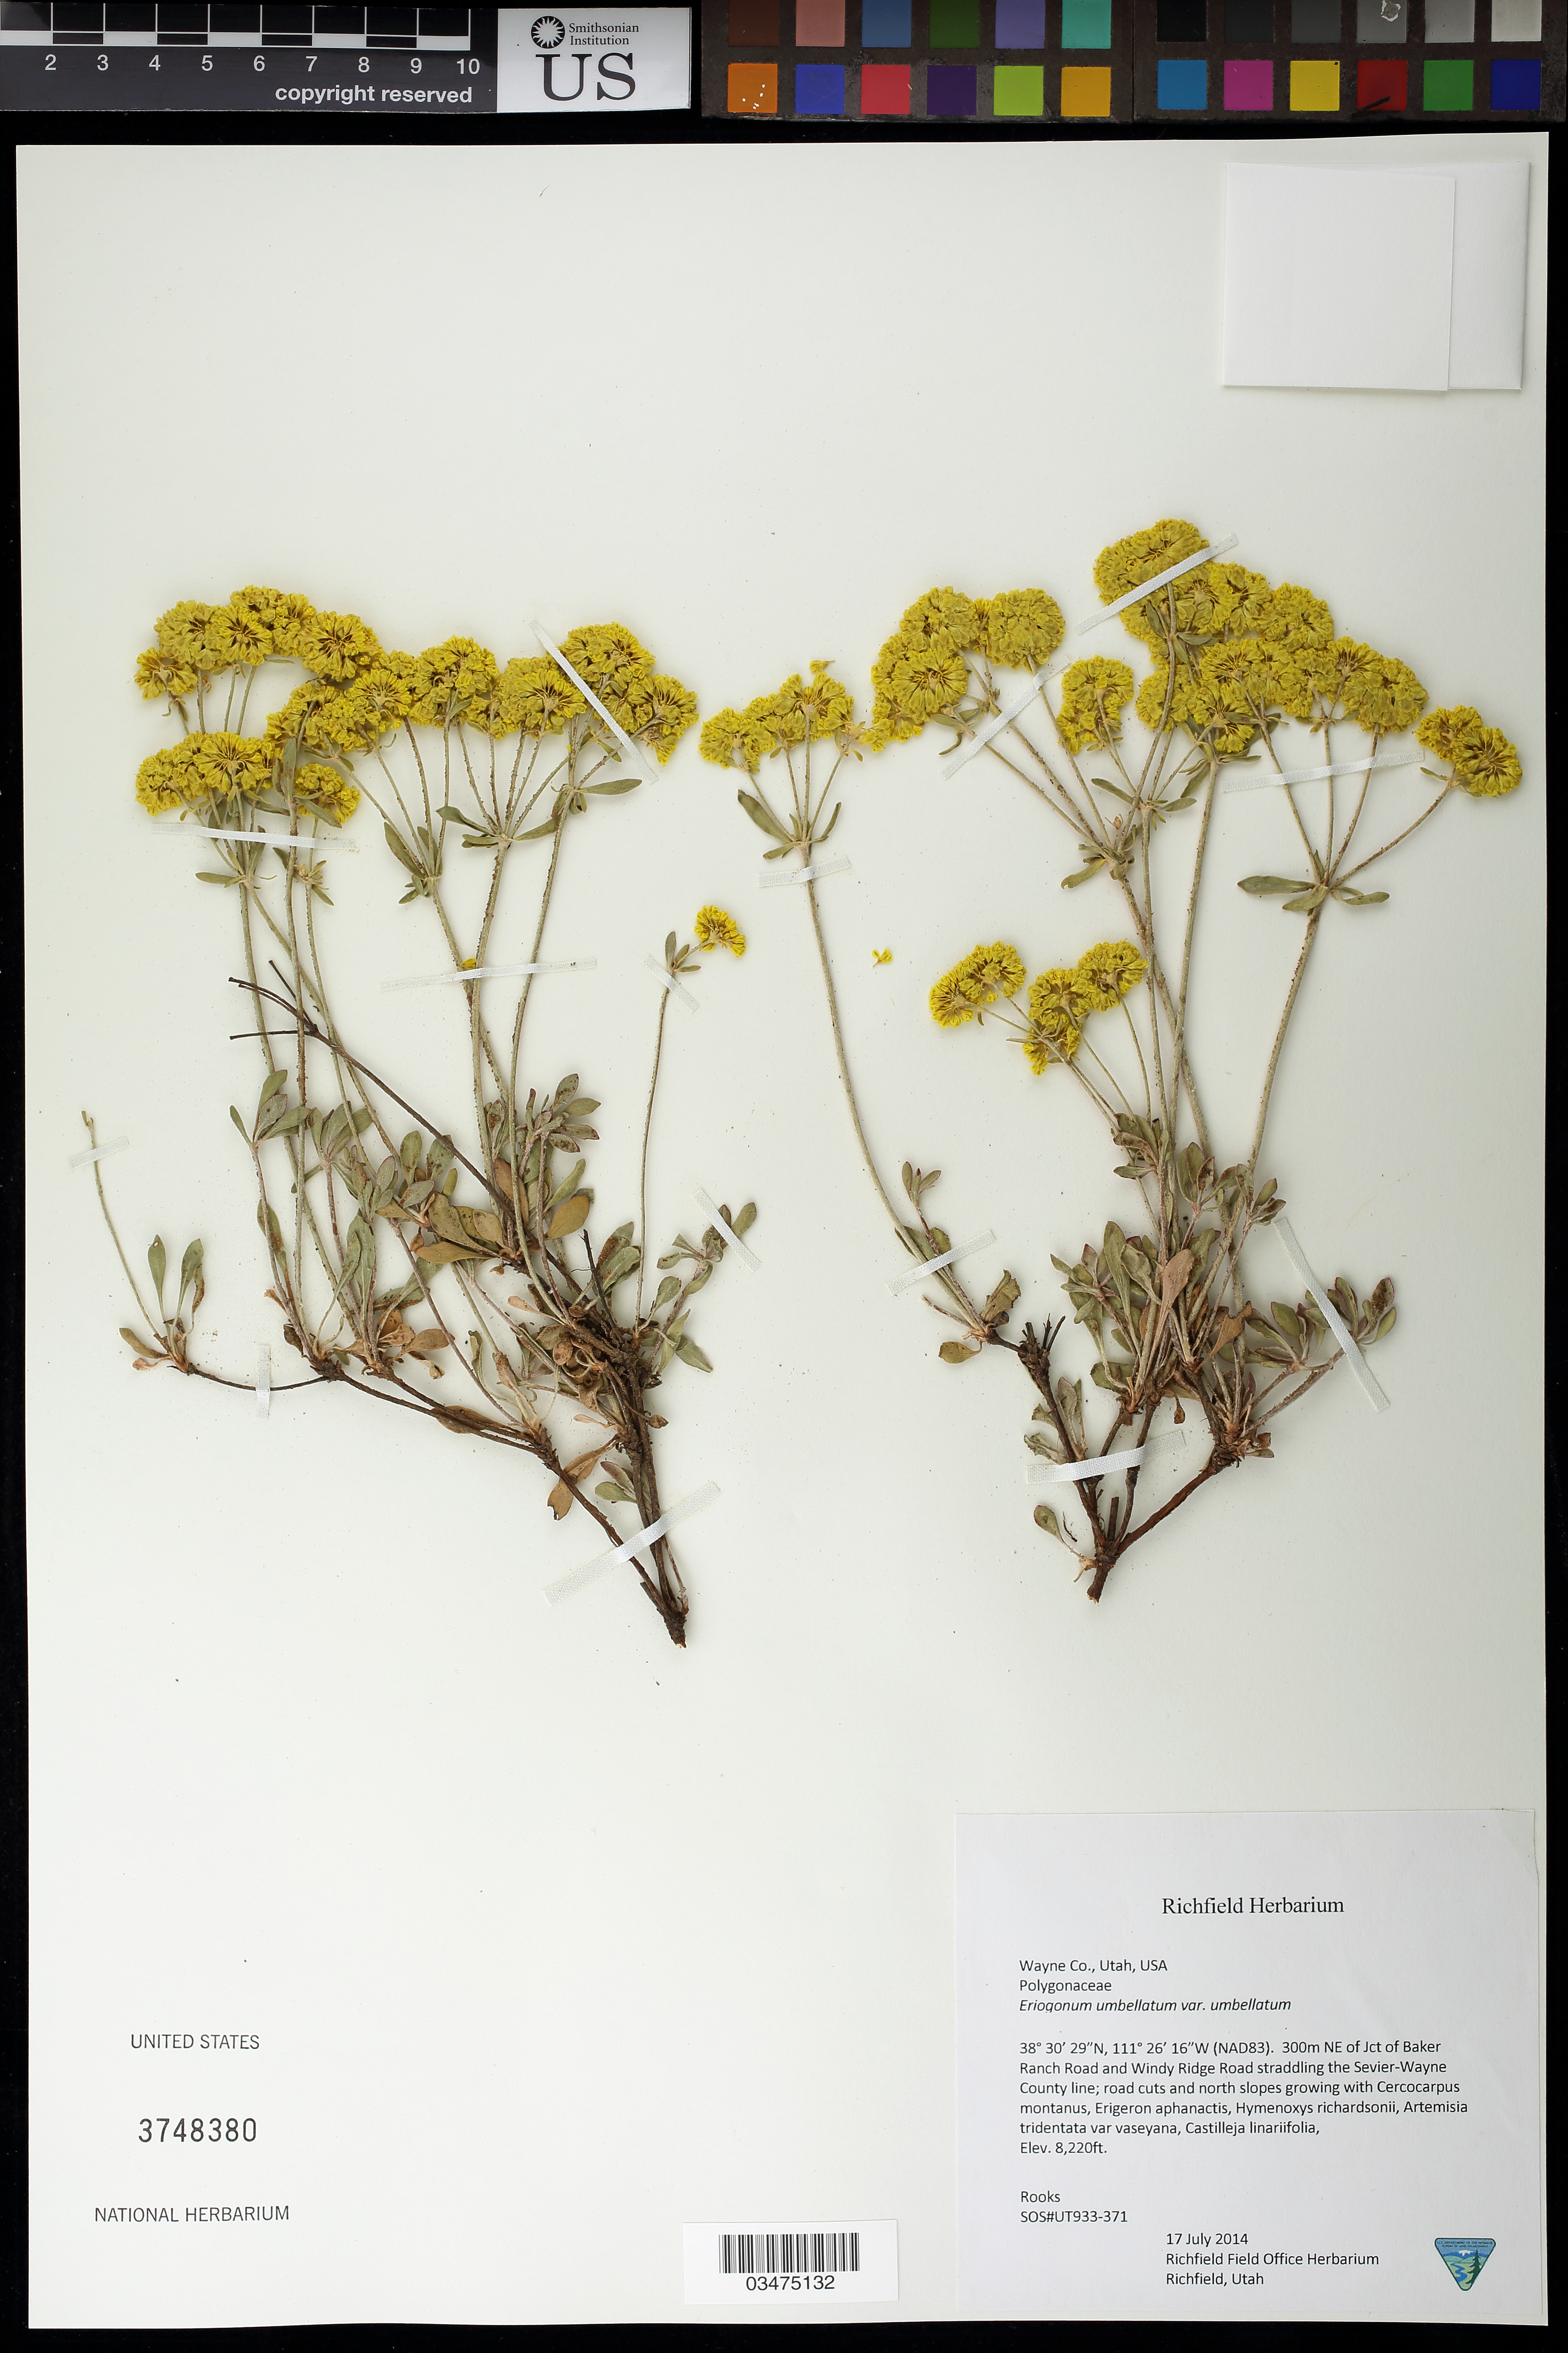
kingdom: Plantae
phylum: Tracheophyta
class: Magnoliopsida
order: Caryophyllales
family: Polygonaceae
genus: Eriogonum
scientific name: Eriogonum umbellatum var. umbellatum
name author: Torr.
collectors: -. Rooks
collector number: UT933-371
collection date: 2014-07-17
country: United States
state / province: Utah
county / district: Wayne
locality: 300 m NE of jct of Backer Ranch Rd and Windy Ridge Rd straddling the Sevier-Wayne County line.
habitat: With Cercocarpus montanus, Erigeron aphanactis, ect.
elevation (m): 2505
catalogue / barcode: US 3748380